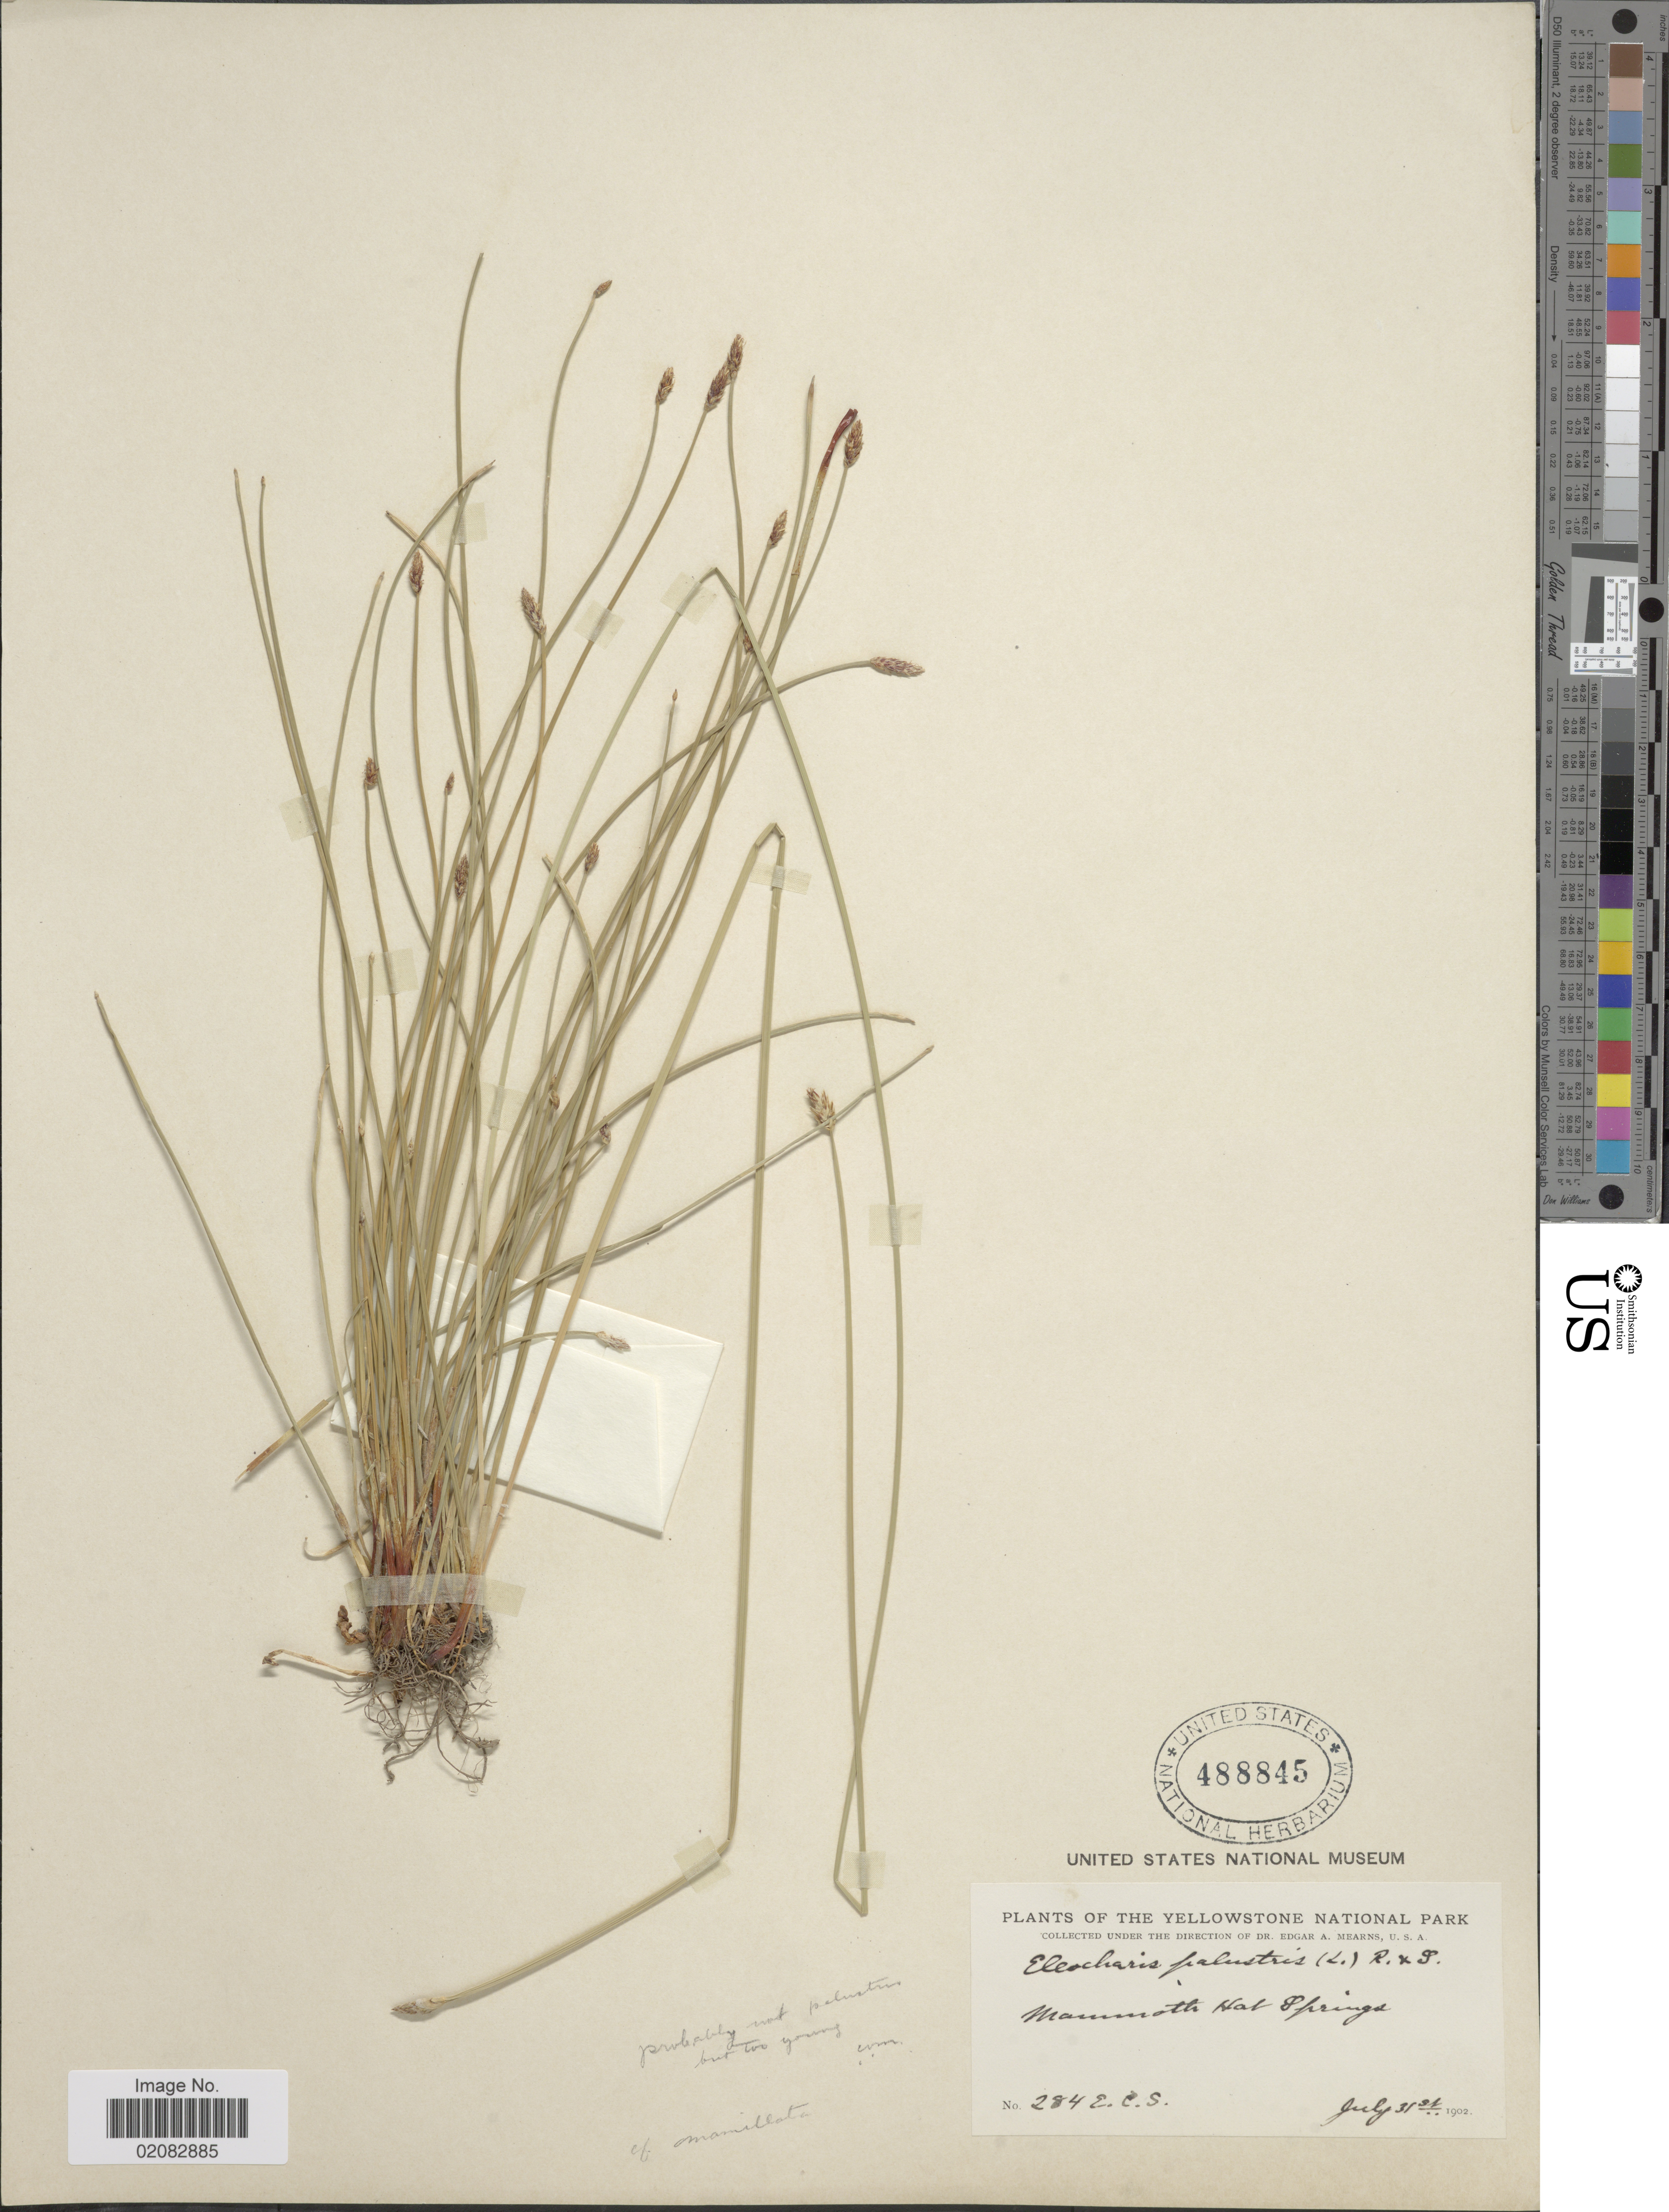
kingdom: Plantae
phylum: Tracheophyta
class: Liliopsida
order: Poales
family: Cyperaceae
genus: Eleocharis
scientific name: Eleocharis macrostachya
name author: Britton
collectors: E. C. Smith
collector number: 284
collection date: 1902-07-31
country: United States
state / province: Wyoming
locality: Yellowstone National Park, Mammoth Hot Springs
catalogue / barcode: US 488845